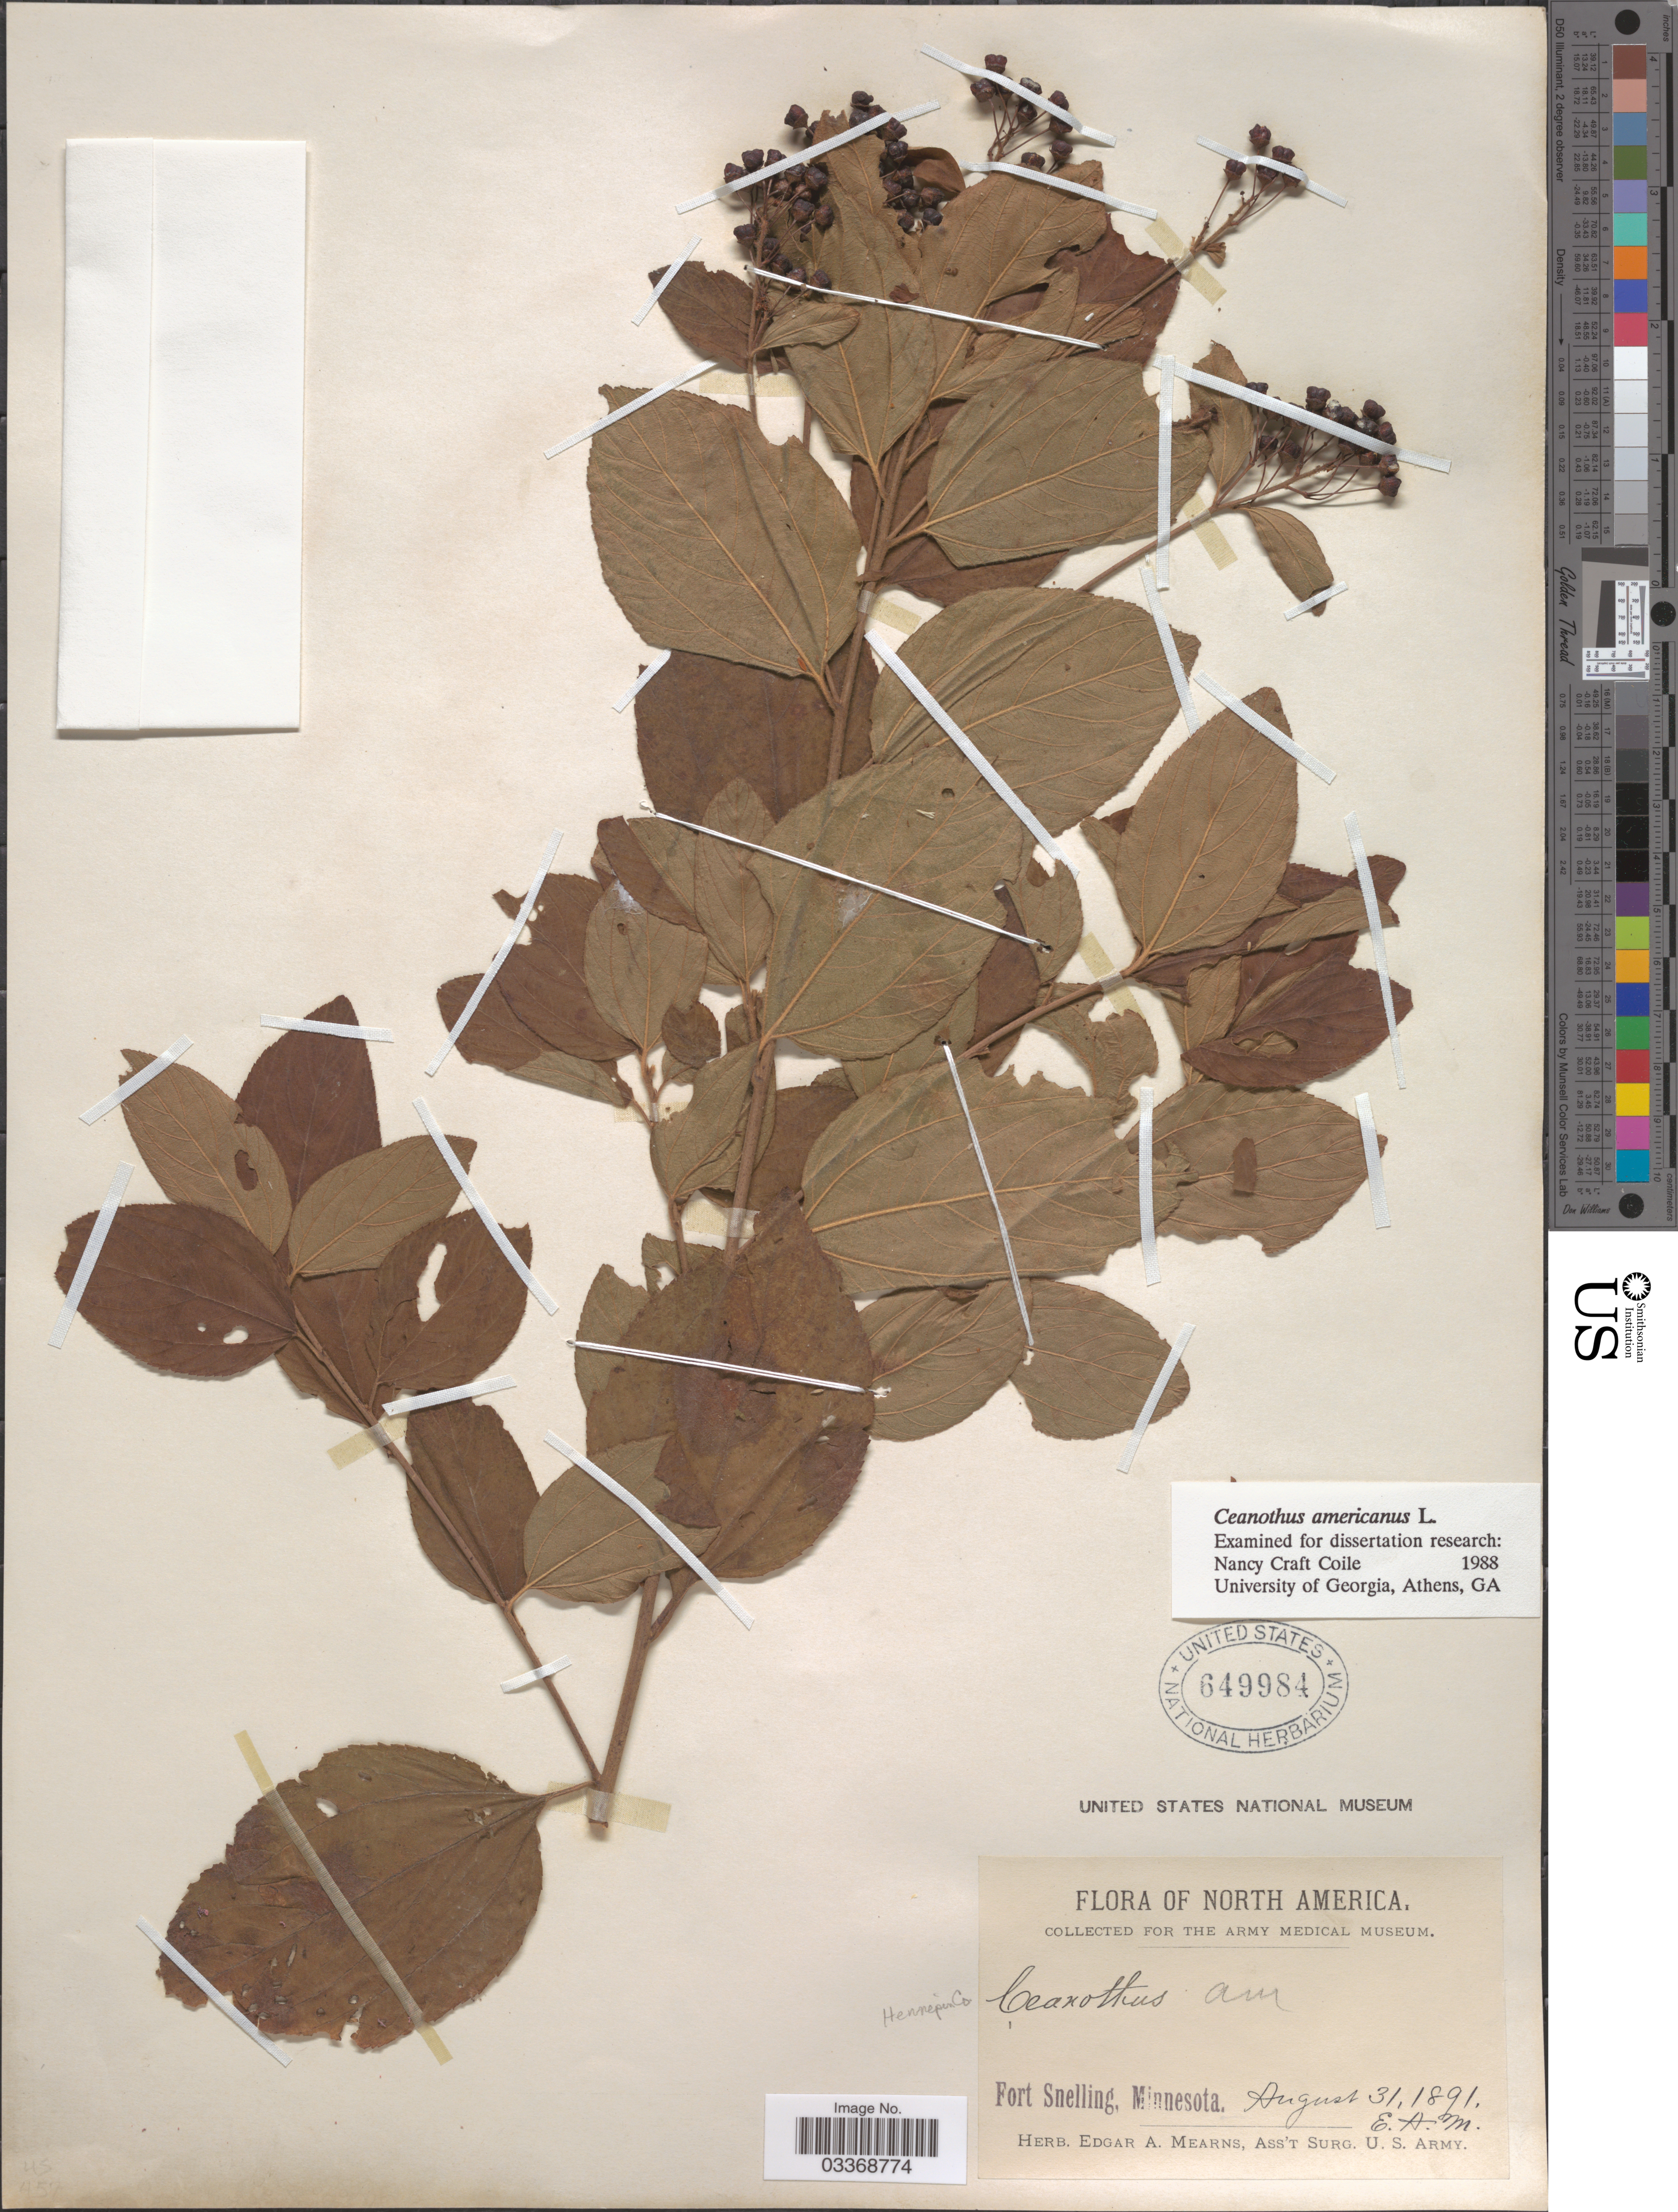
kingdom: Plantae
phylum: Tracheophyta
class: Magnoliopsida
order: Rosales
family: Rhamnaceae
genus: Ceanothus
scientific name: Ceanothus americanus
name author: L.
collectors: E. A. Mearns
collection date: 1891-08-31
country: United States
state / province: Minnesota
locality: Fort Snelling. Hennepin Co.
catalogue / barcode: US 649984